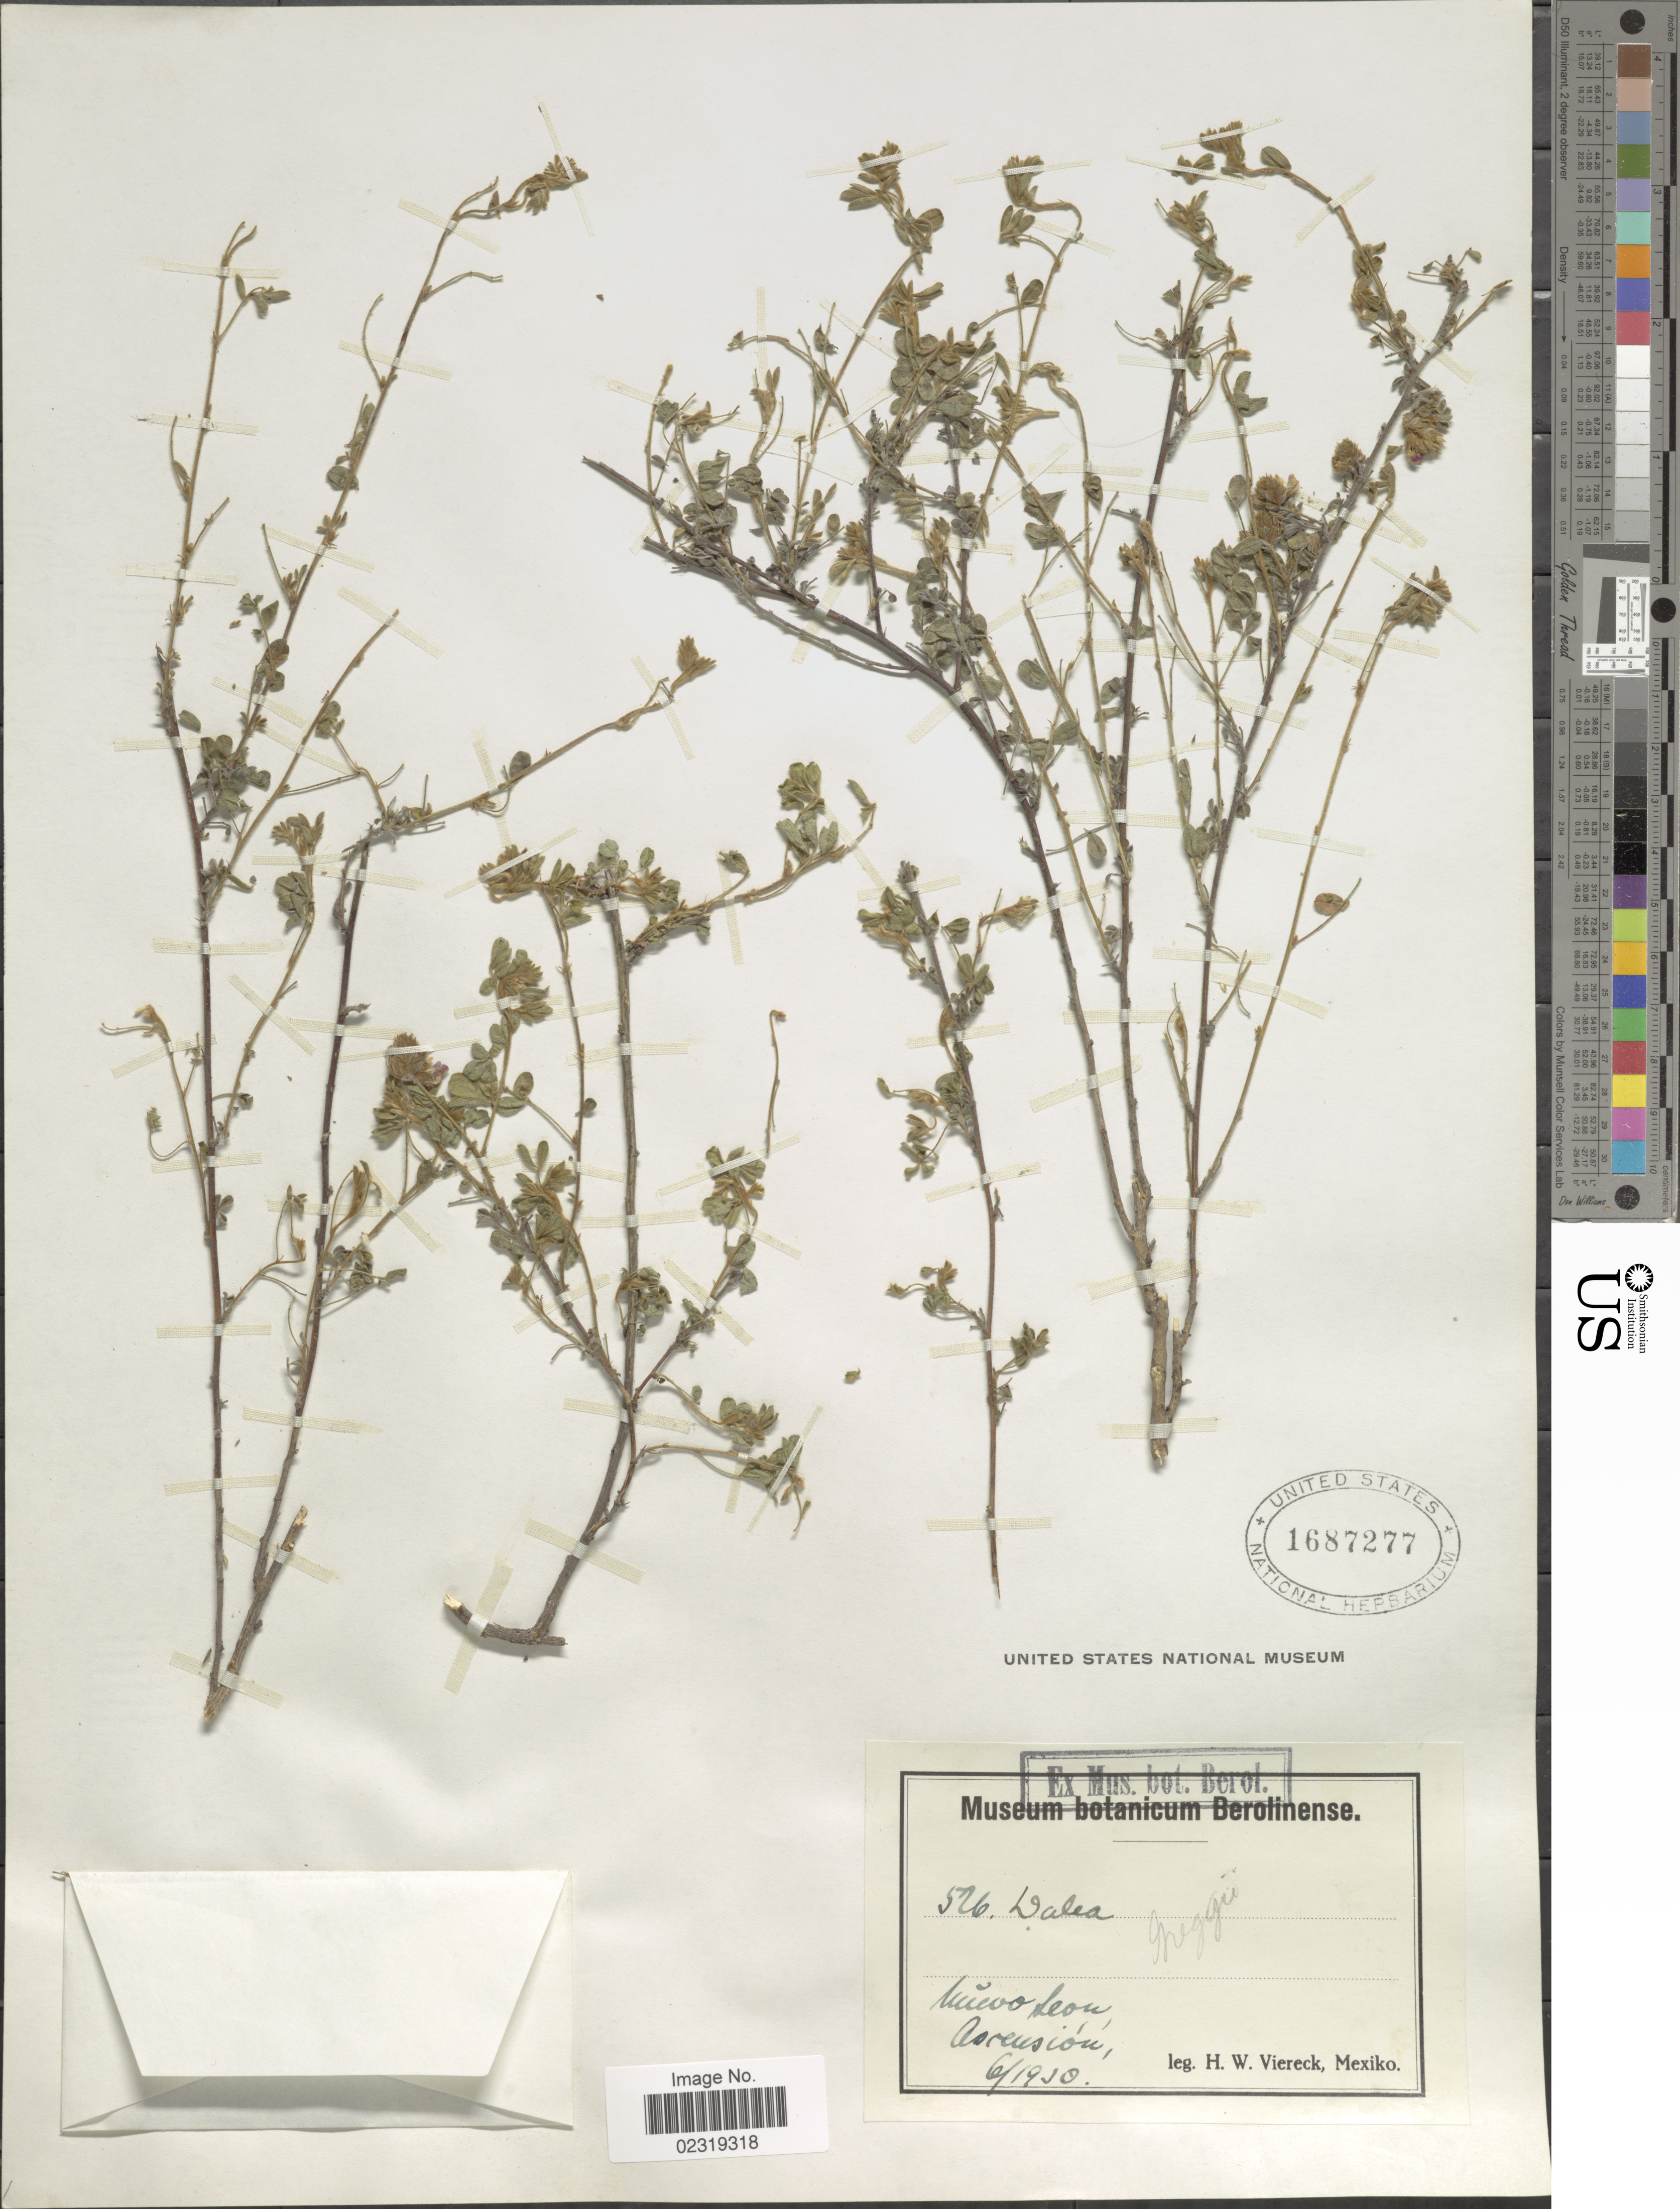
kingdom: Plantae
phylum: Tracheophyta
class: Magnoliopsida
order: Fabales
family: Fabaceae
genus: Dalea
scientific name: Dalea greggii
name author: A. Gray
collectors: H. W. Viereck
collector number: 526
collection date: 1930-06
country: Mexico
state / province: Nuevo León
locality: Assunción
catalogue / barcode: US 1687277